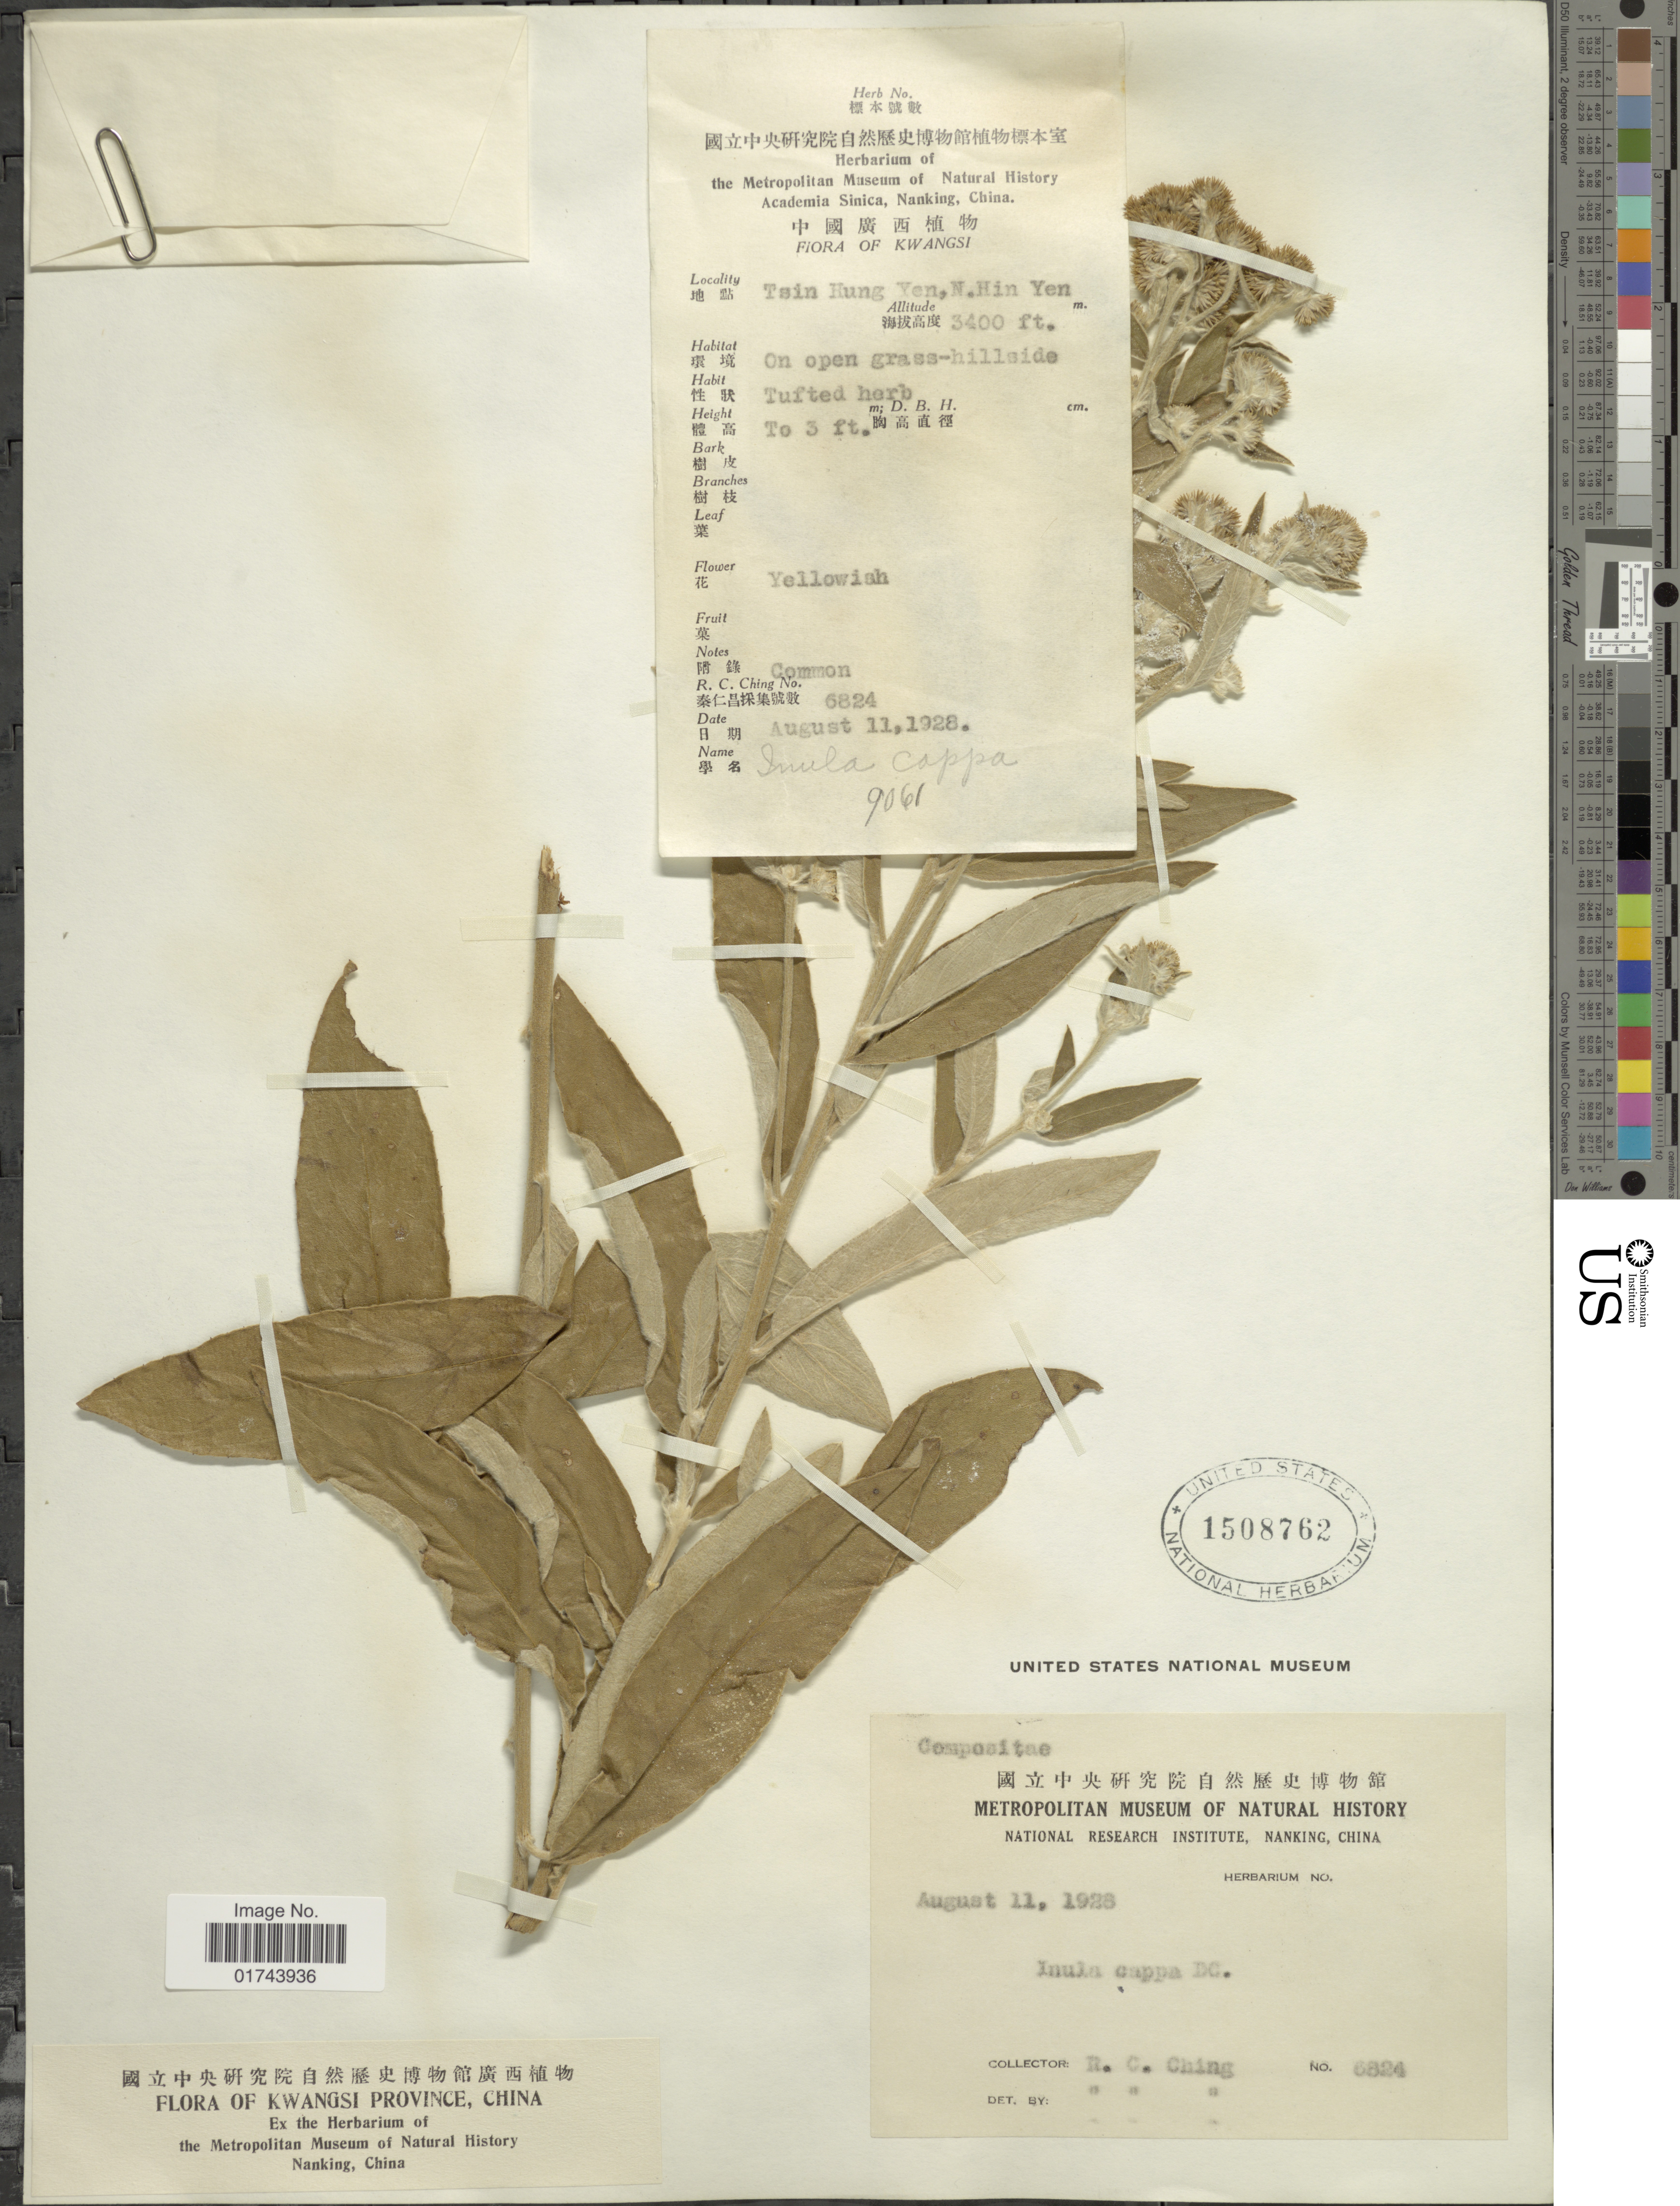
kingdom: Plantae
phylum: Tracheophyta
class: Magnoliopsida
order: Asterales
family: Asteraceae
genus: Inula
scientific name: Inula cappa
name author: (Buch.-Ham. ex D. Don) DC.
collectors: R. C. Ching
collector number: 6824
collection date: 1928-08-11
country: China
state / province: Guangxi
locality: Kwangsi, Tsin Hung Yen, N. Hin Yen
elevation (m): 1036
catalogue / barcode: US 1508762